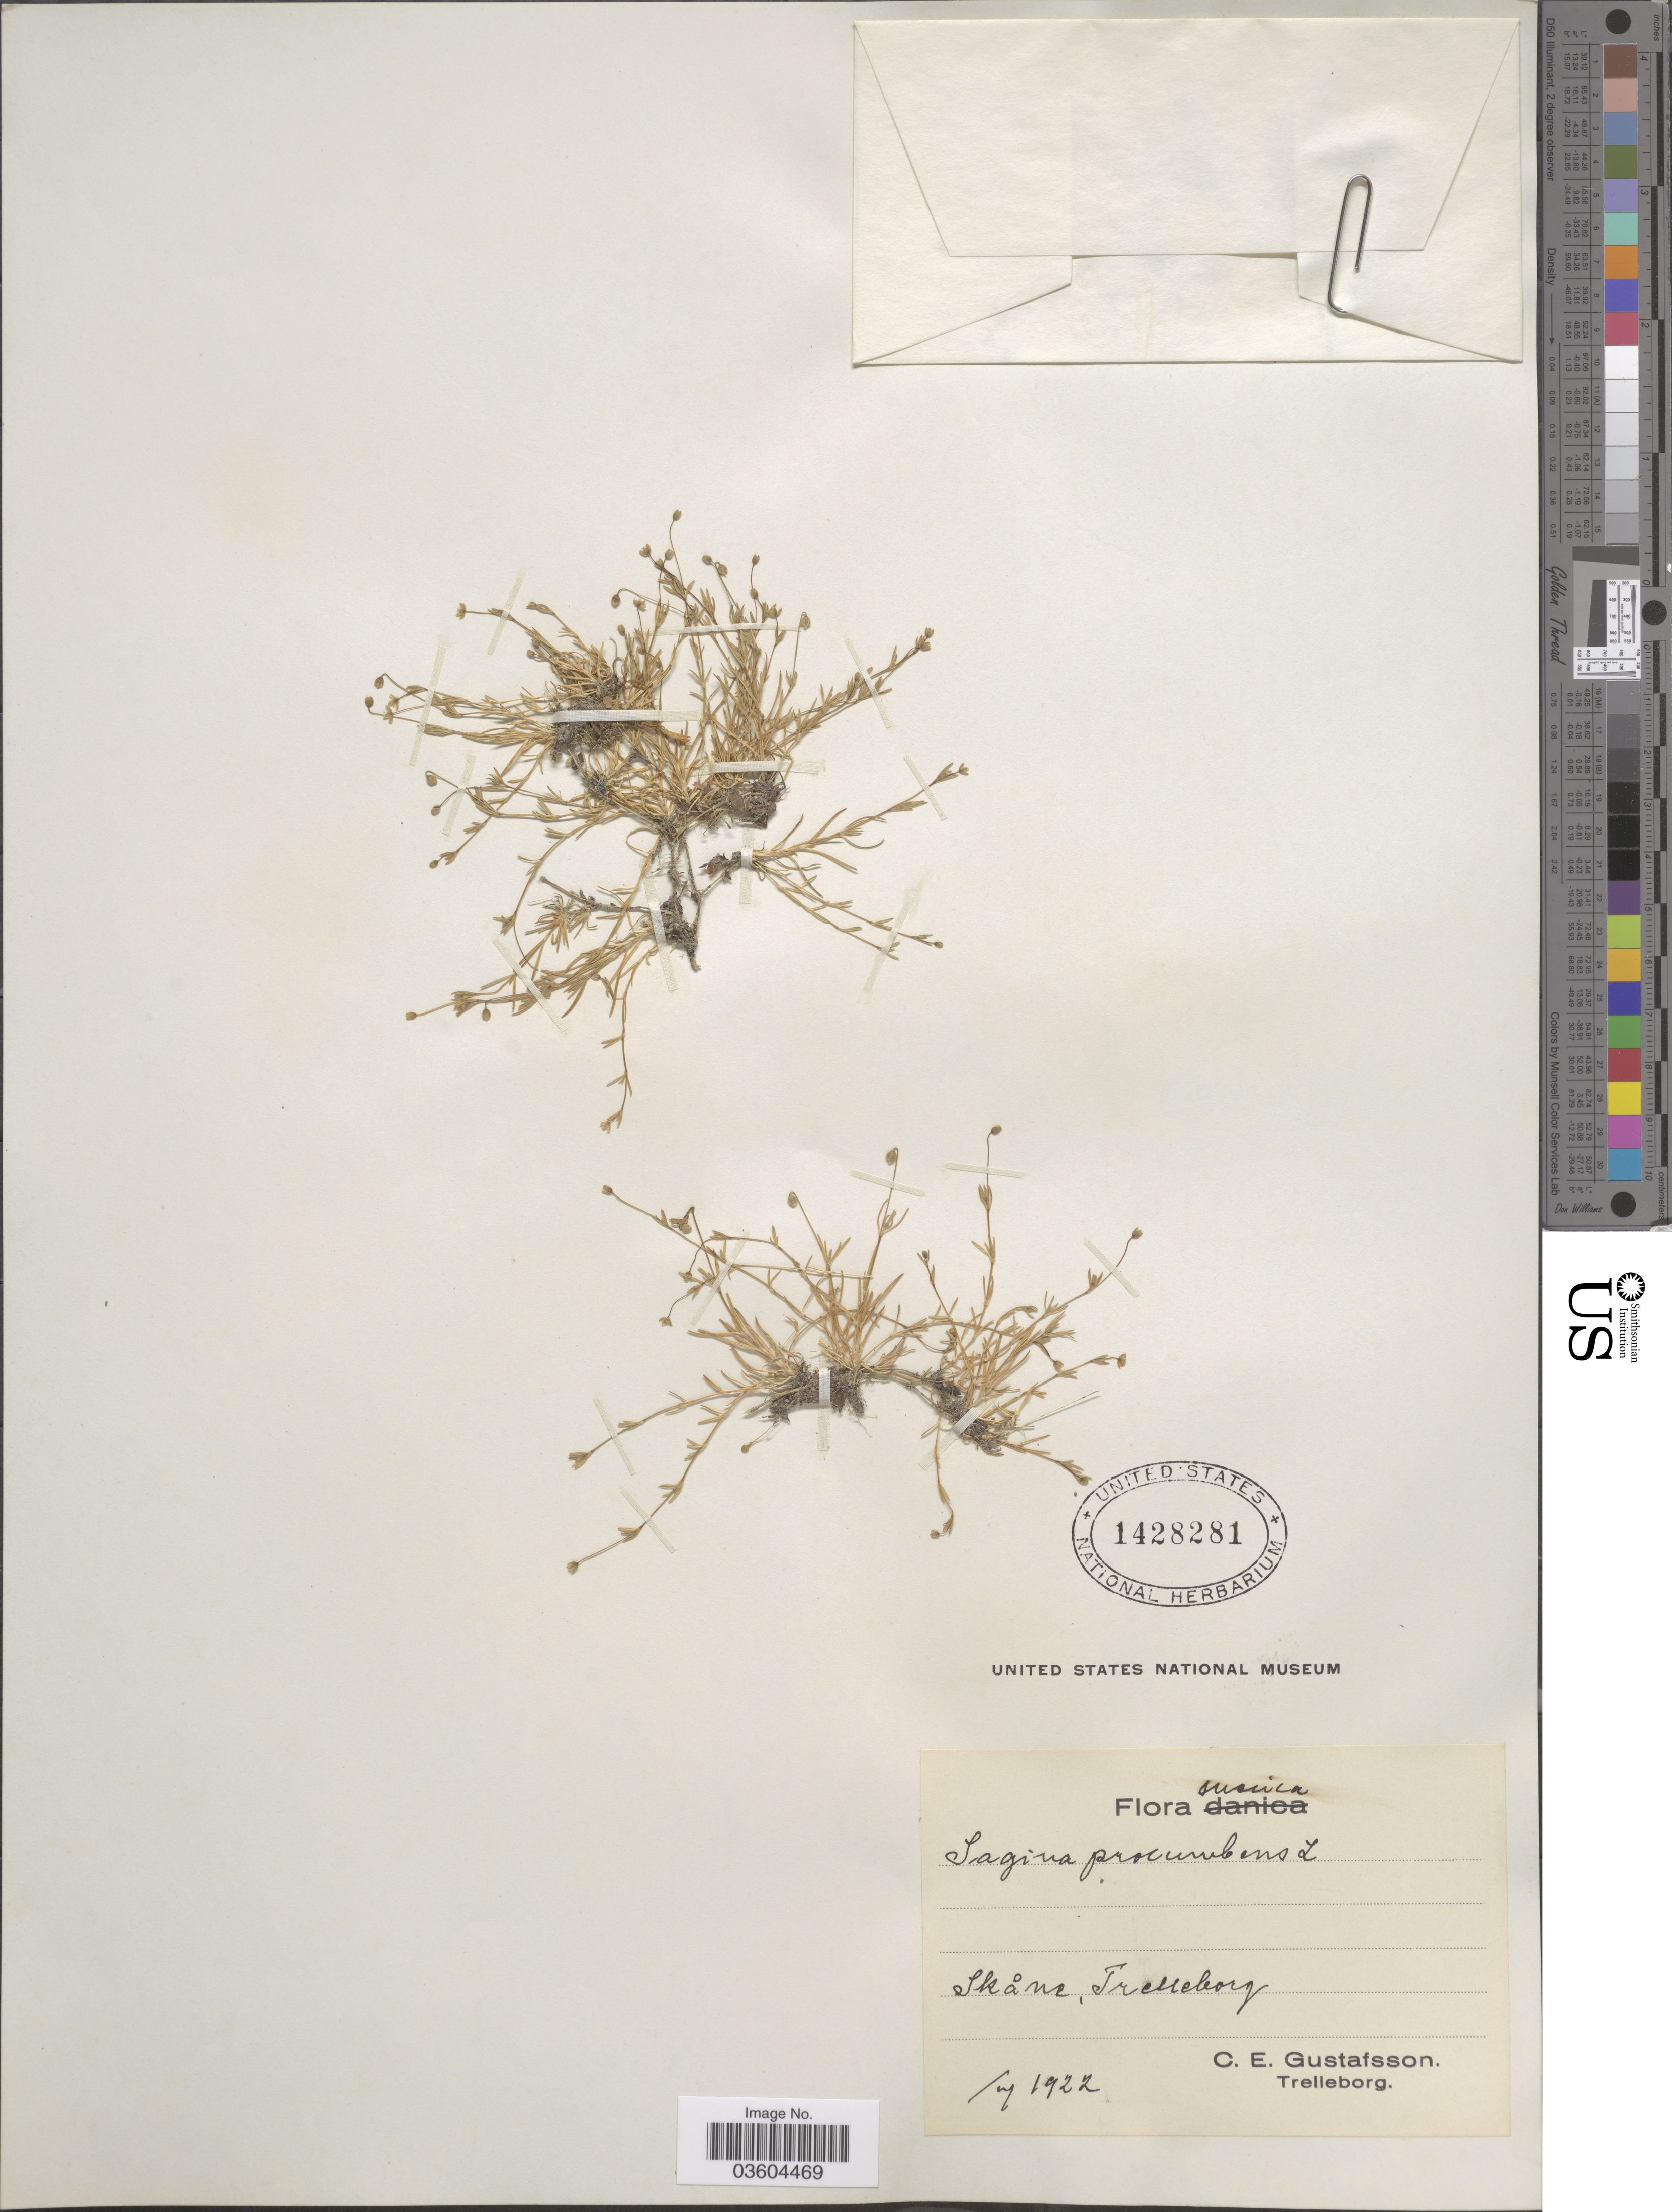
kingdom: Plantae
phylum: Tracheophyta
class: Magnoliopsida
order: Caryophyllales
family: Caryophyllaceae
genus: Sagina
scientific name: Sagina procumbens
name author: L.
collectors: C. Gustafsson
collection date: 1922-07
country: Sweden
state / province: Skåne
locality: Suecica. Skåne, Trelleborg.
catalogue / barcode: US 1428281